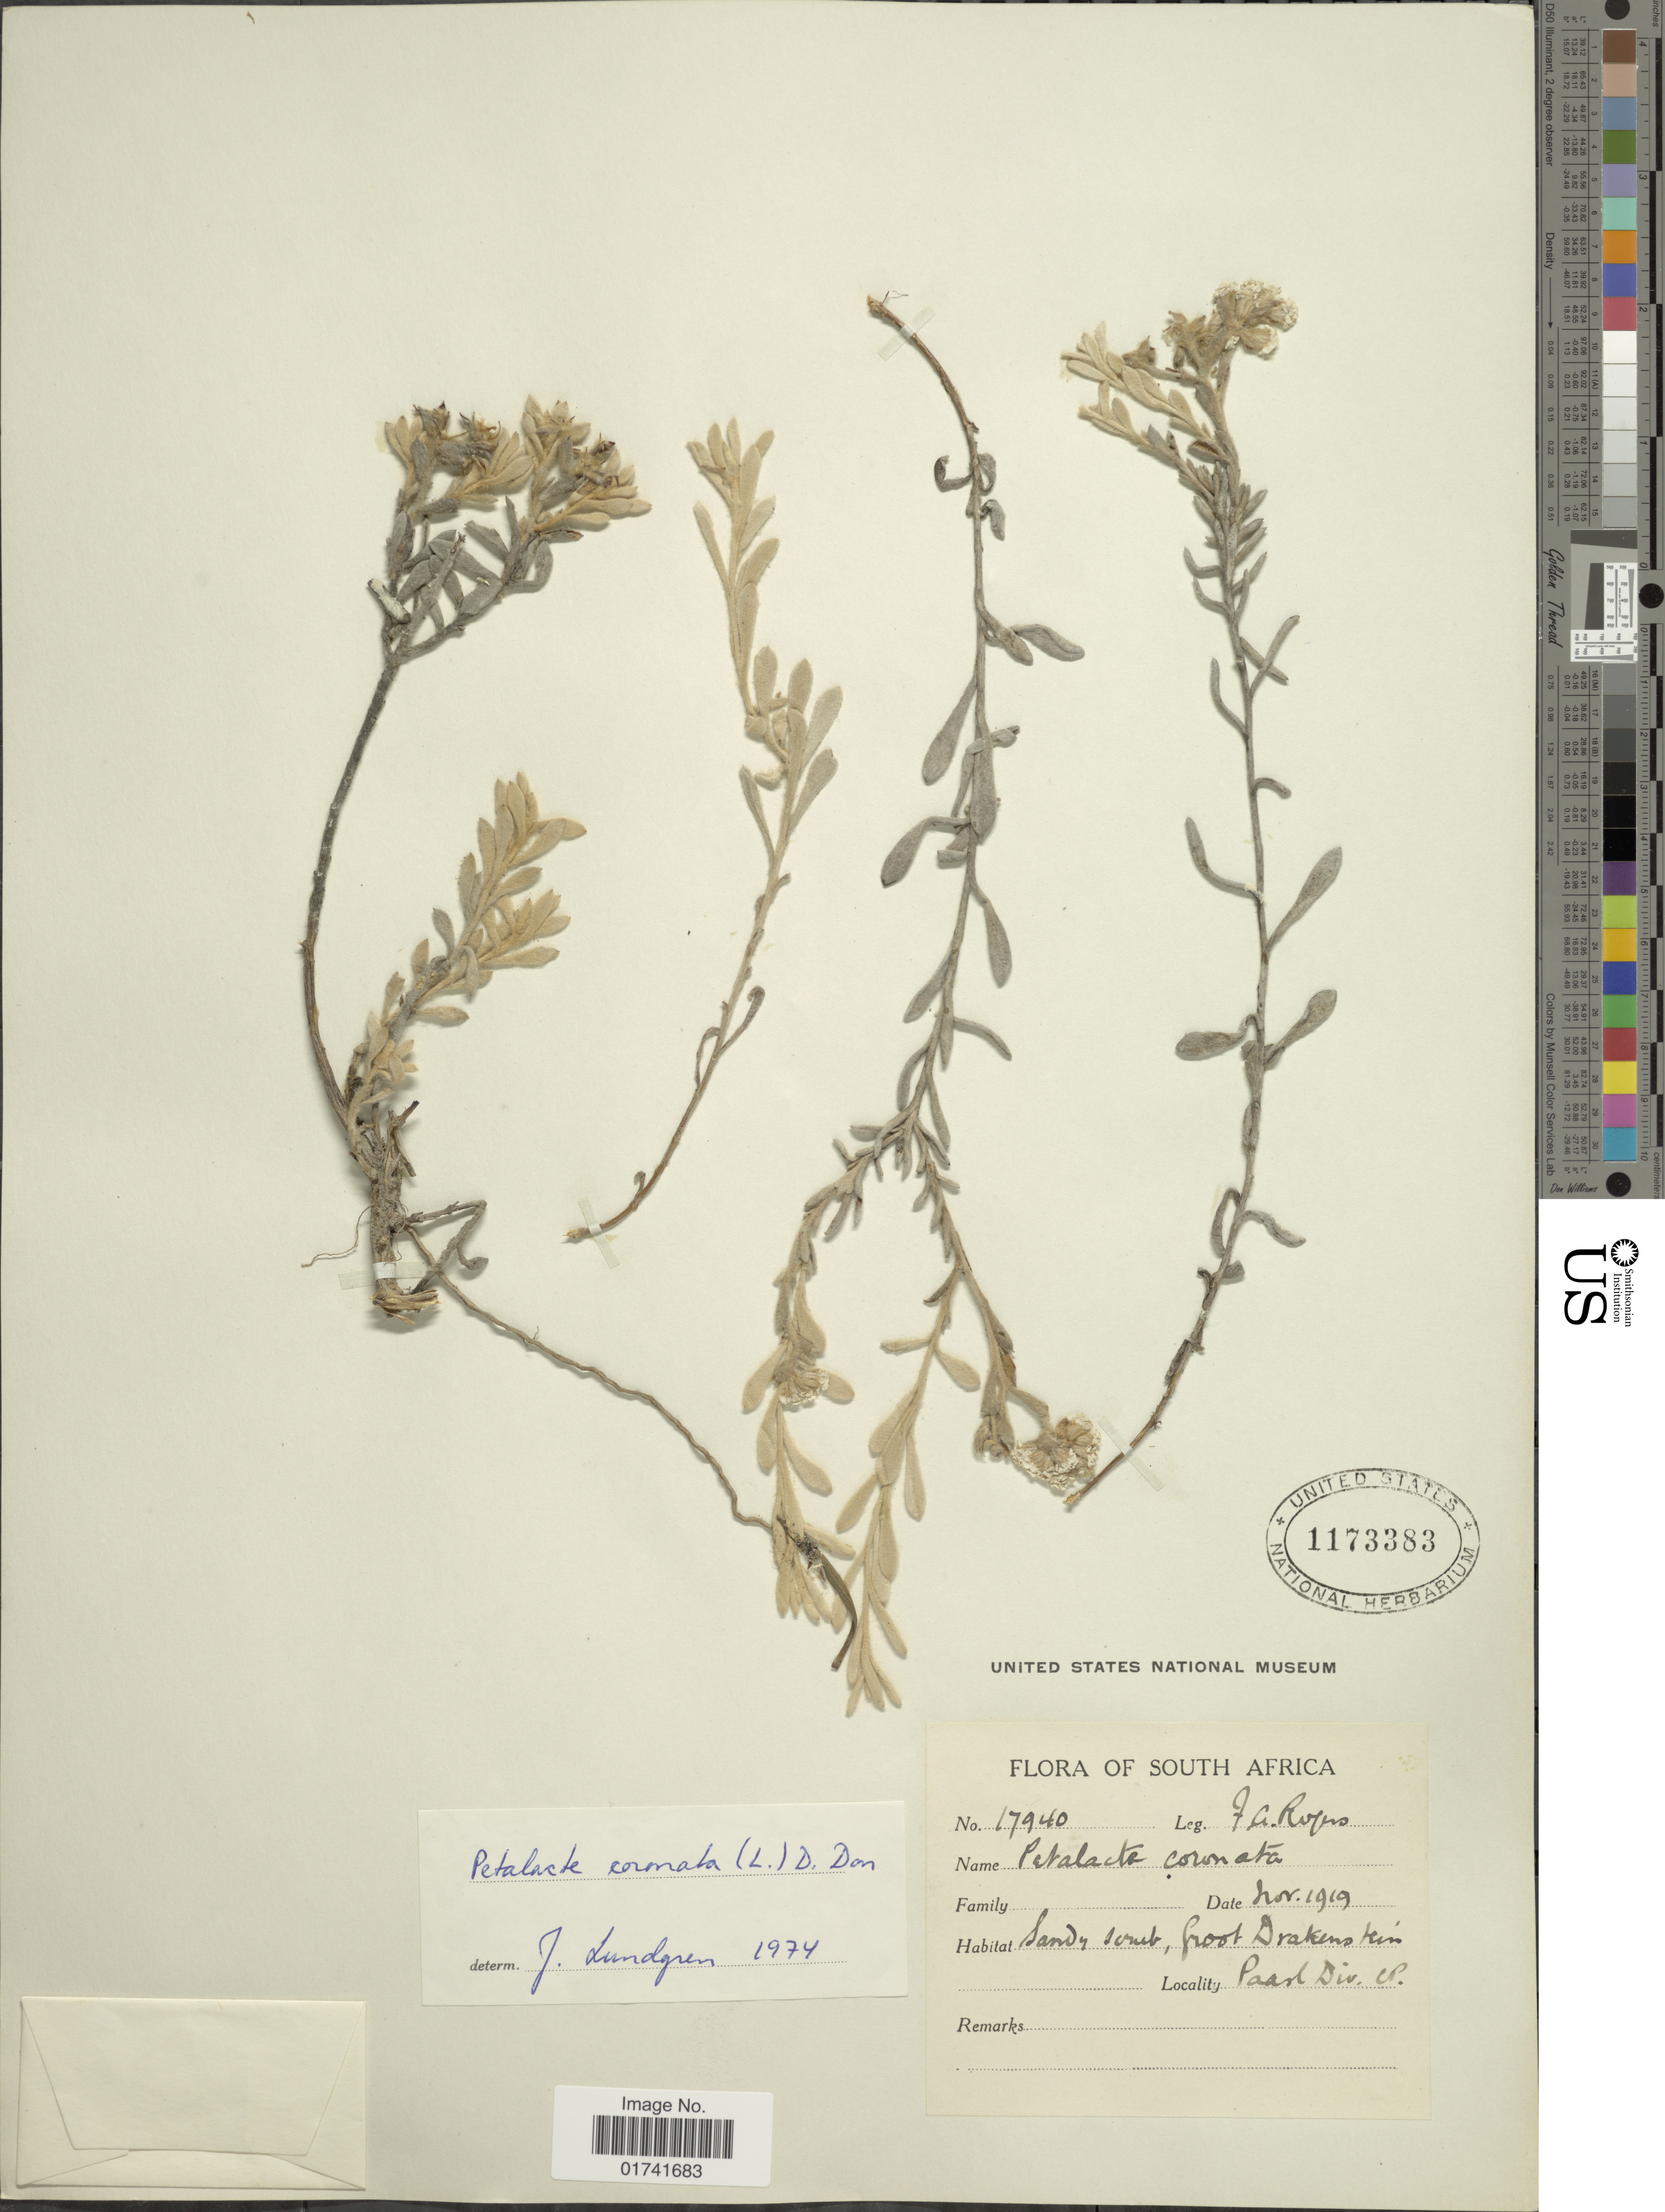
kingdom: Plantae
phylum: Tracheophyta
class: Magnoliopsida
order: Asterales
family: Asteraceae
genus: Petalacte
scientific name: Petalacte coronata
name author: D. Don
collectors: F. A. Rogers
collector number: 17940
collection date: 1919-11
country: South Africa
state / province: Western Cape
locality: Paard Div.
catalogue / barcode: US 1173383